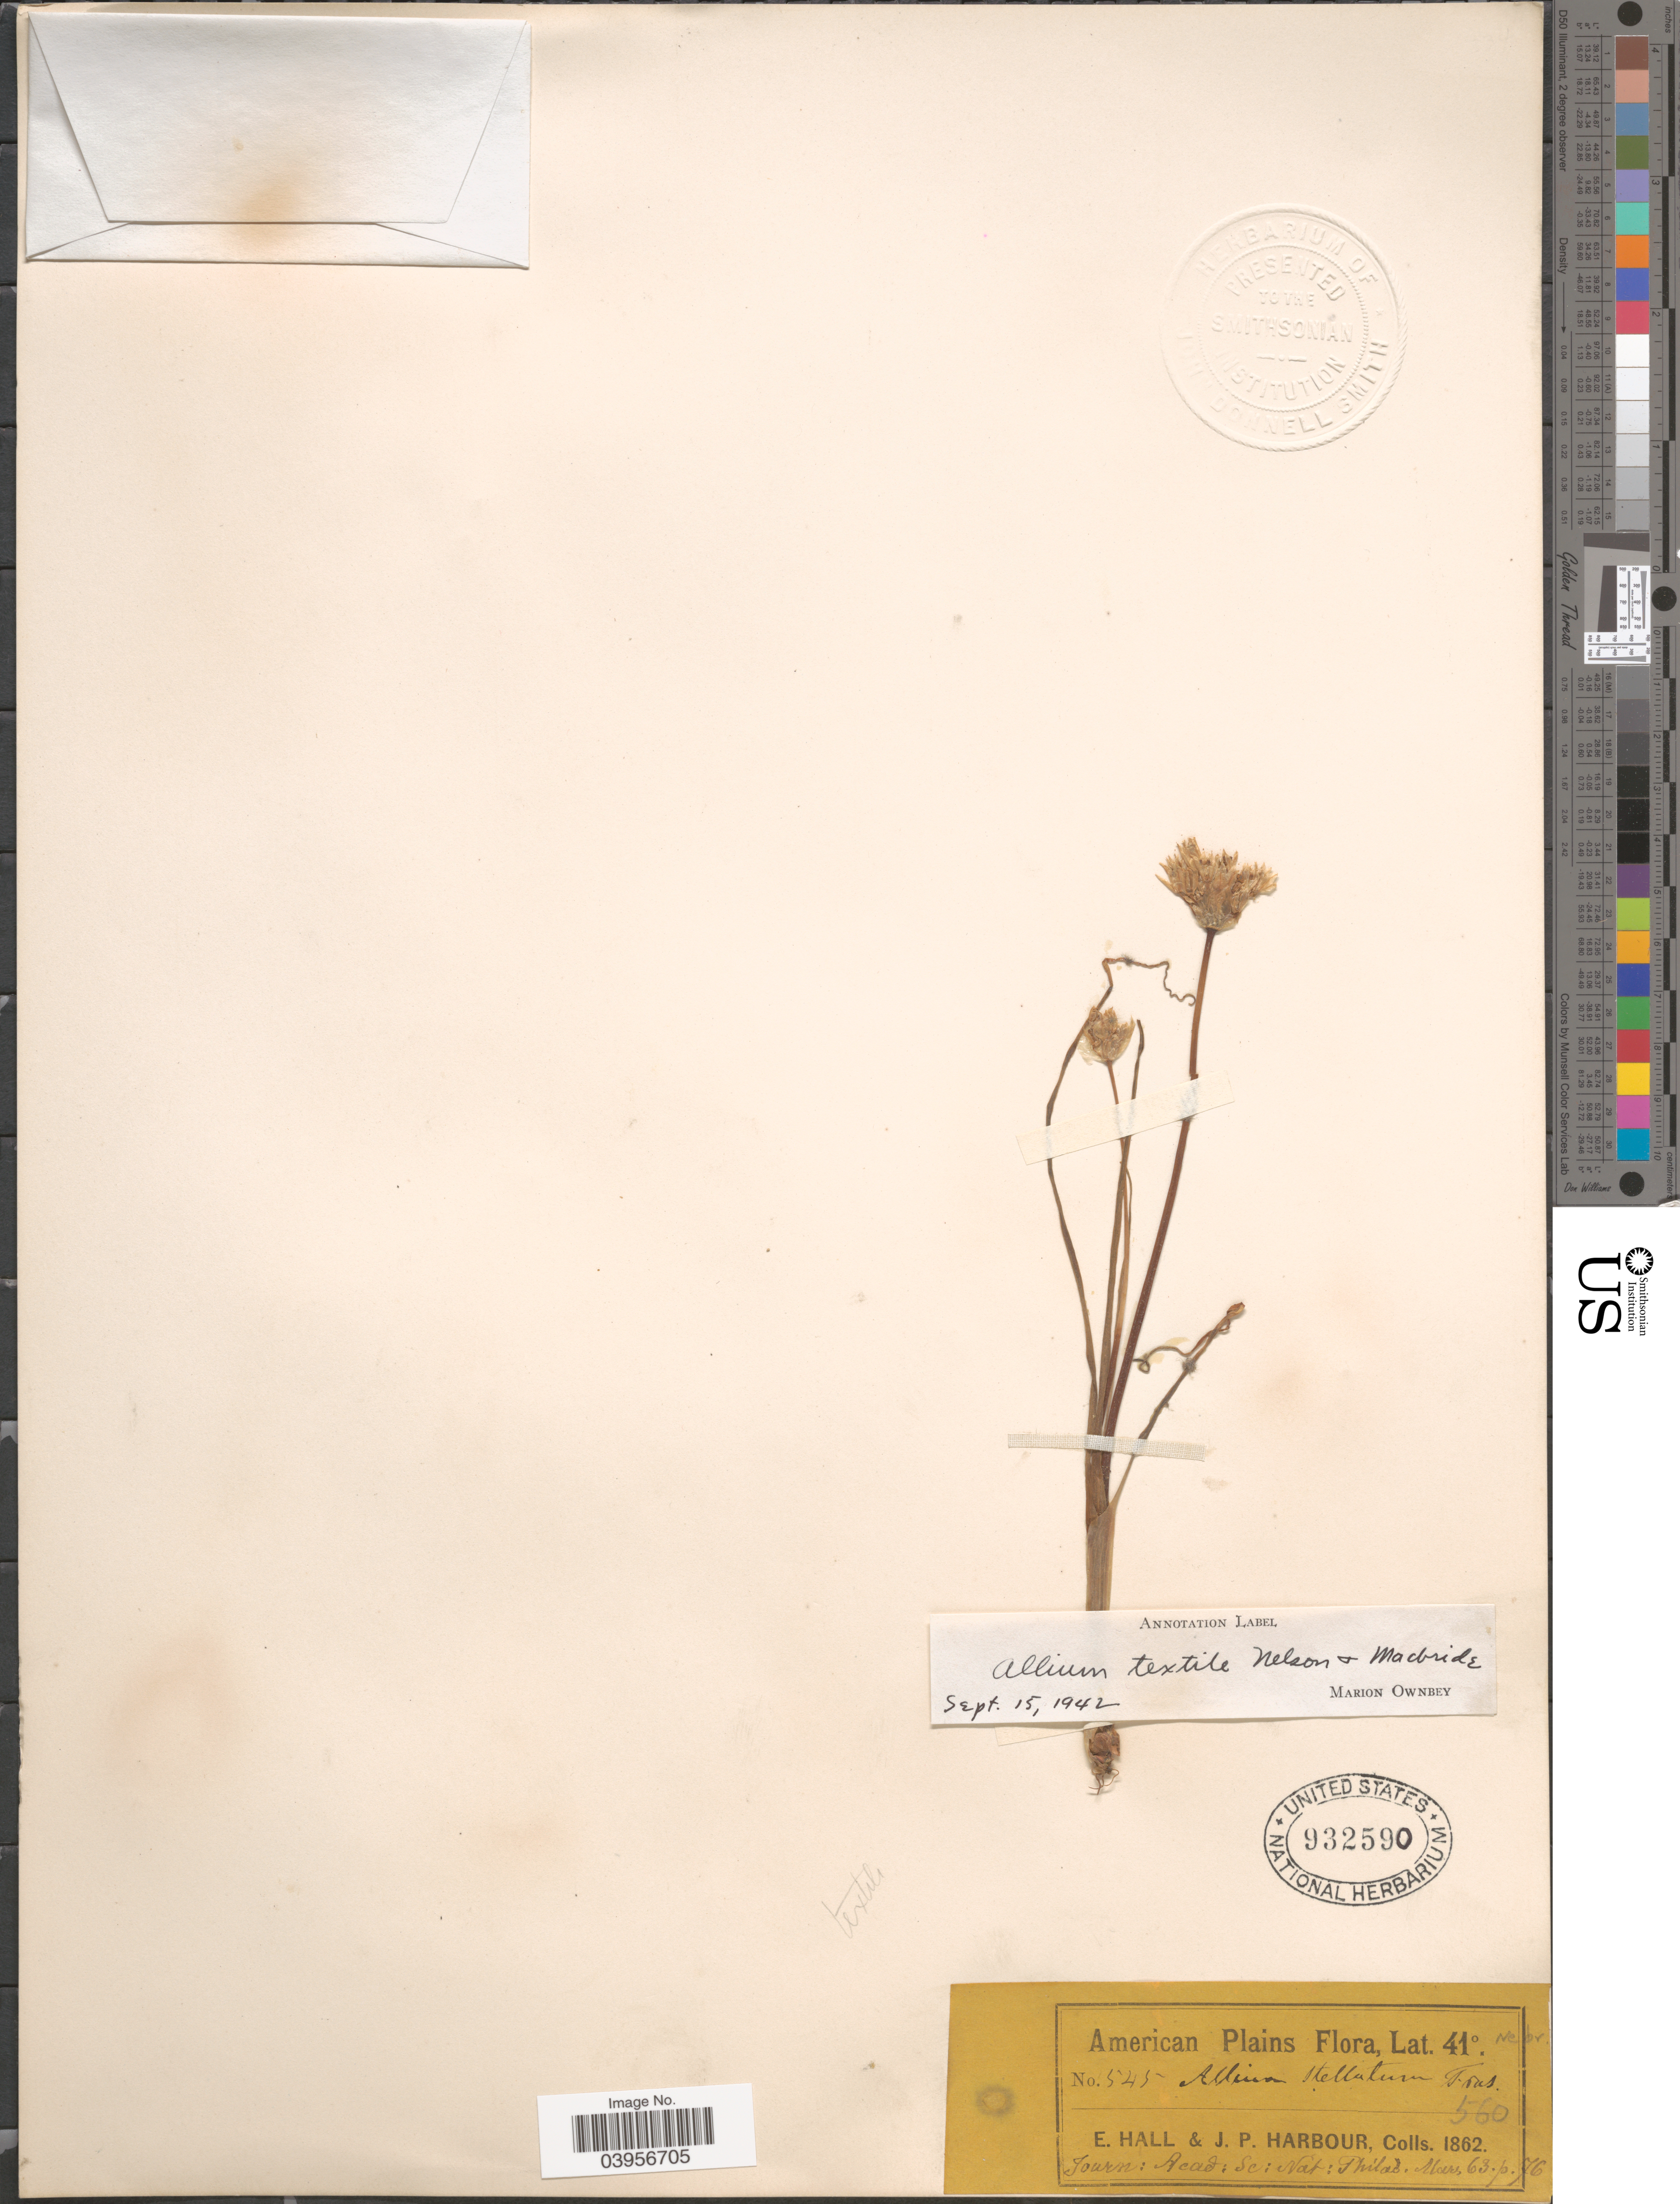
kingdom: Plantae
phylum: Tracheophyta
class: Liliopsida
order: Asparagales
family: Amaryllidaceae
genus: Allium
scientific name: Allium textile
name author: A. Nelson & J.F. Macbr.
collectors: E. Hall & J. Harbour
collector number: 560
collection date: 1862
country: United States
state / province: Nebraska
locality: American Plains.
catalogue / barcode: US 932590